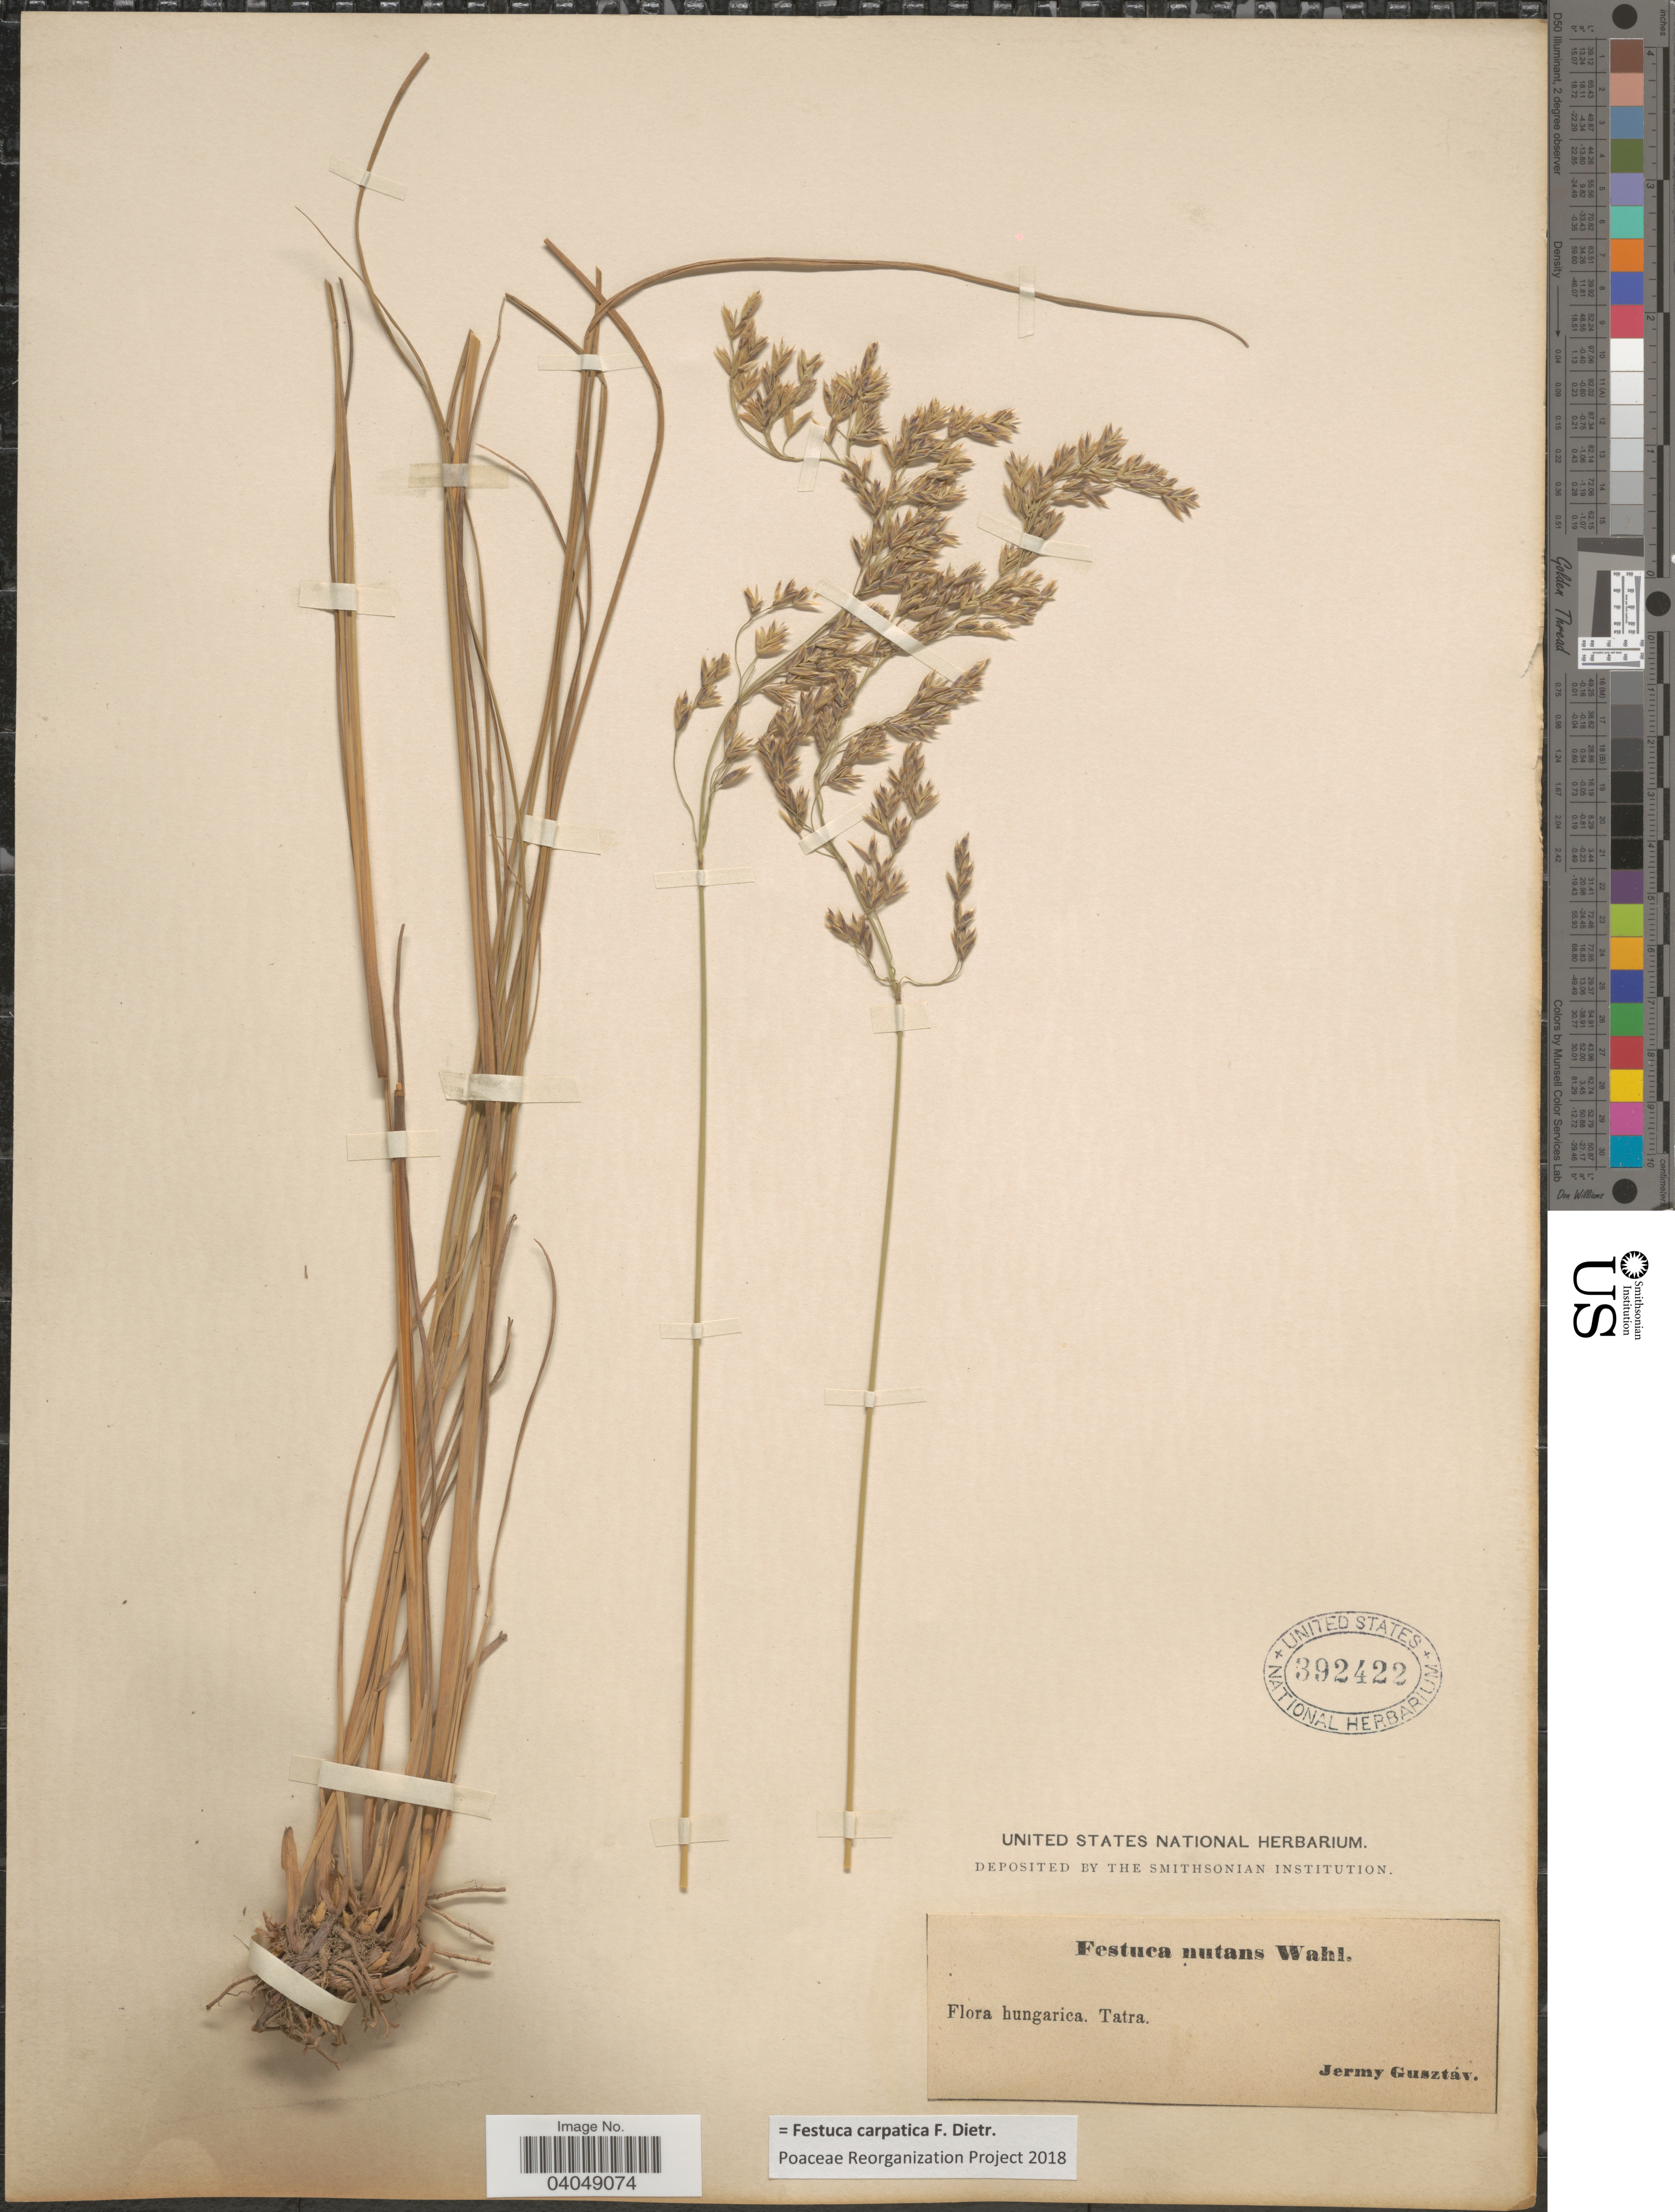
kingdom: Plantae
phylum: Tracheophyta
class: Liliopsida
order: Poales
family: Poaceae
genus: Festuca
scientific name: Festuca carpatica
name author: F. Dietr.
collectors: J. Gusztav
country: Hungary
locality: Hungarica. Tatra.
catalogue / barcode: US 392422